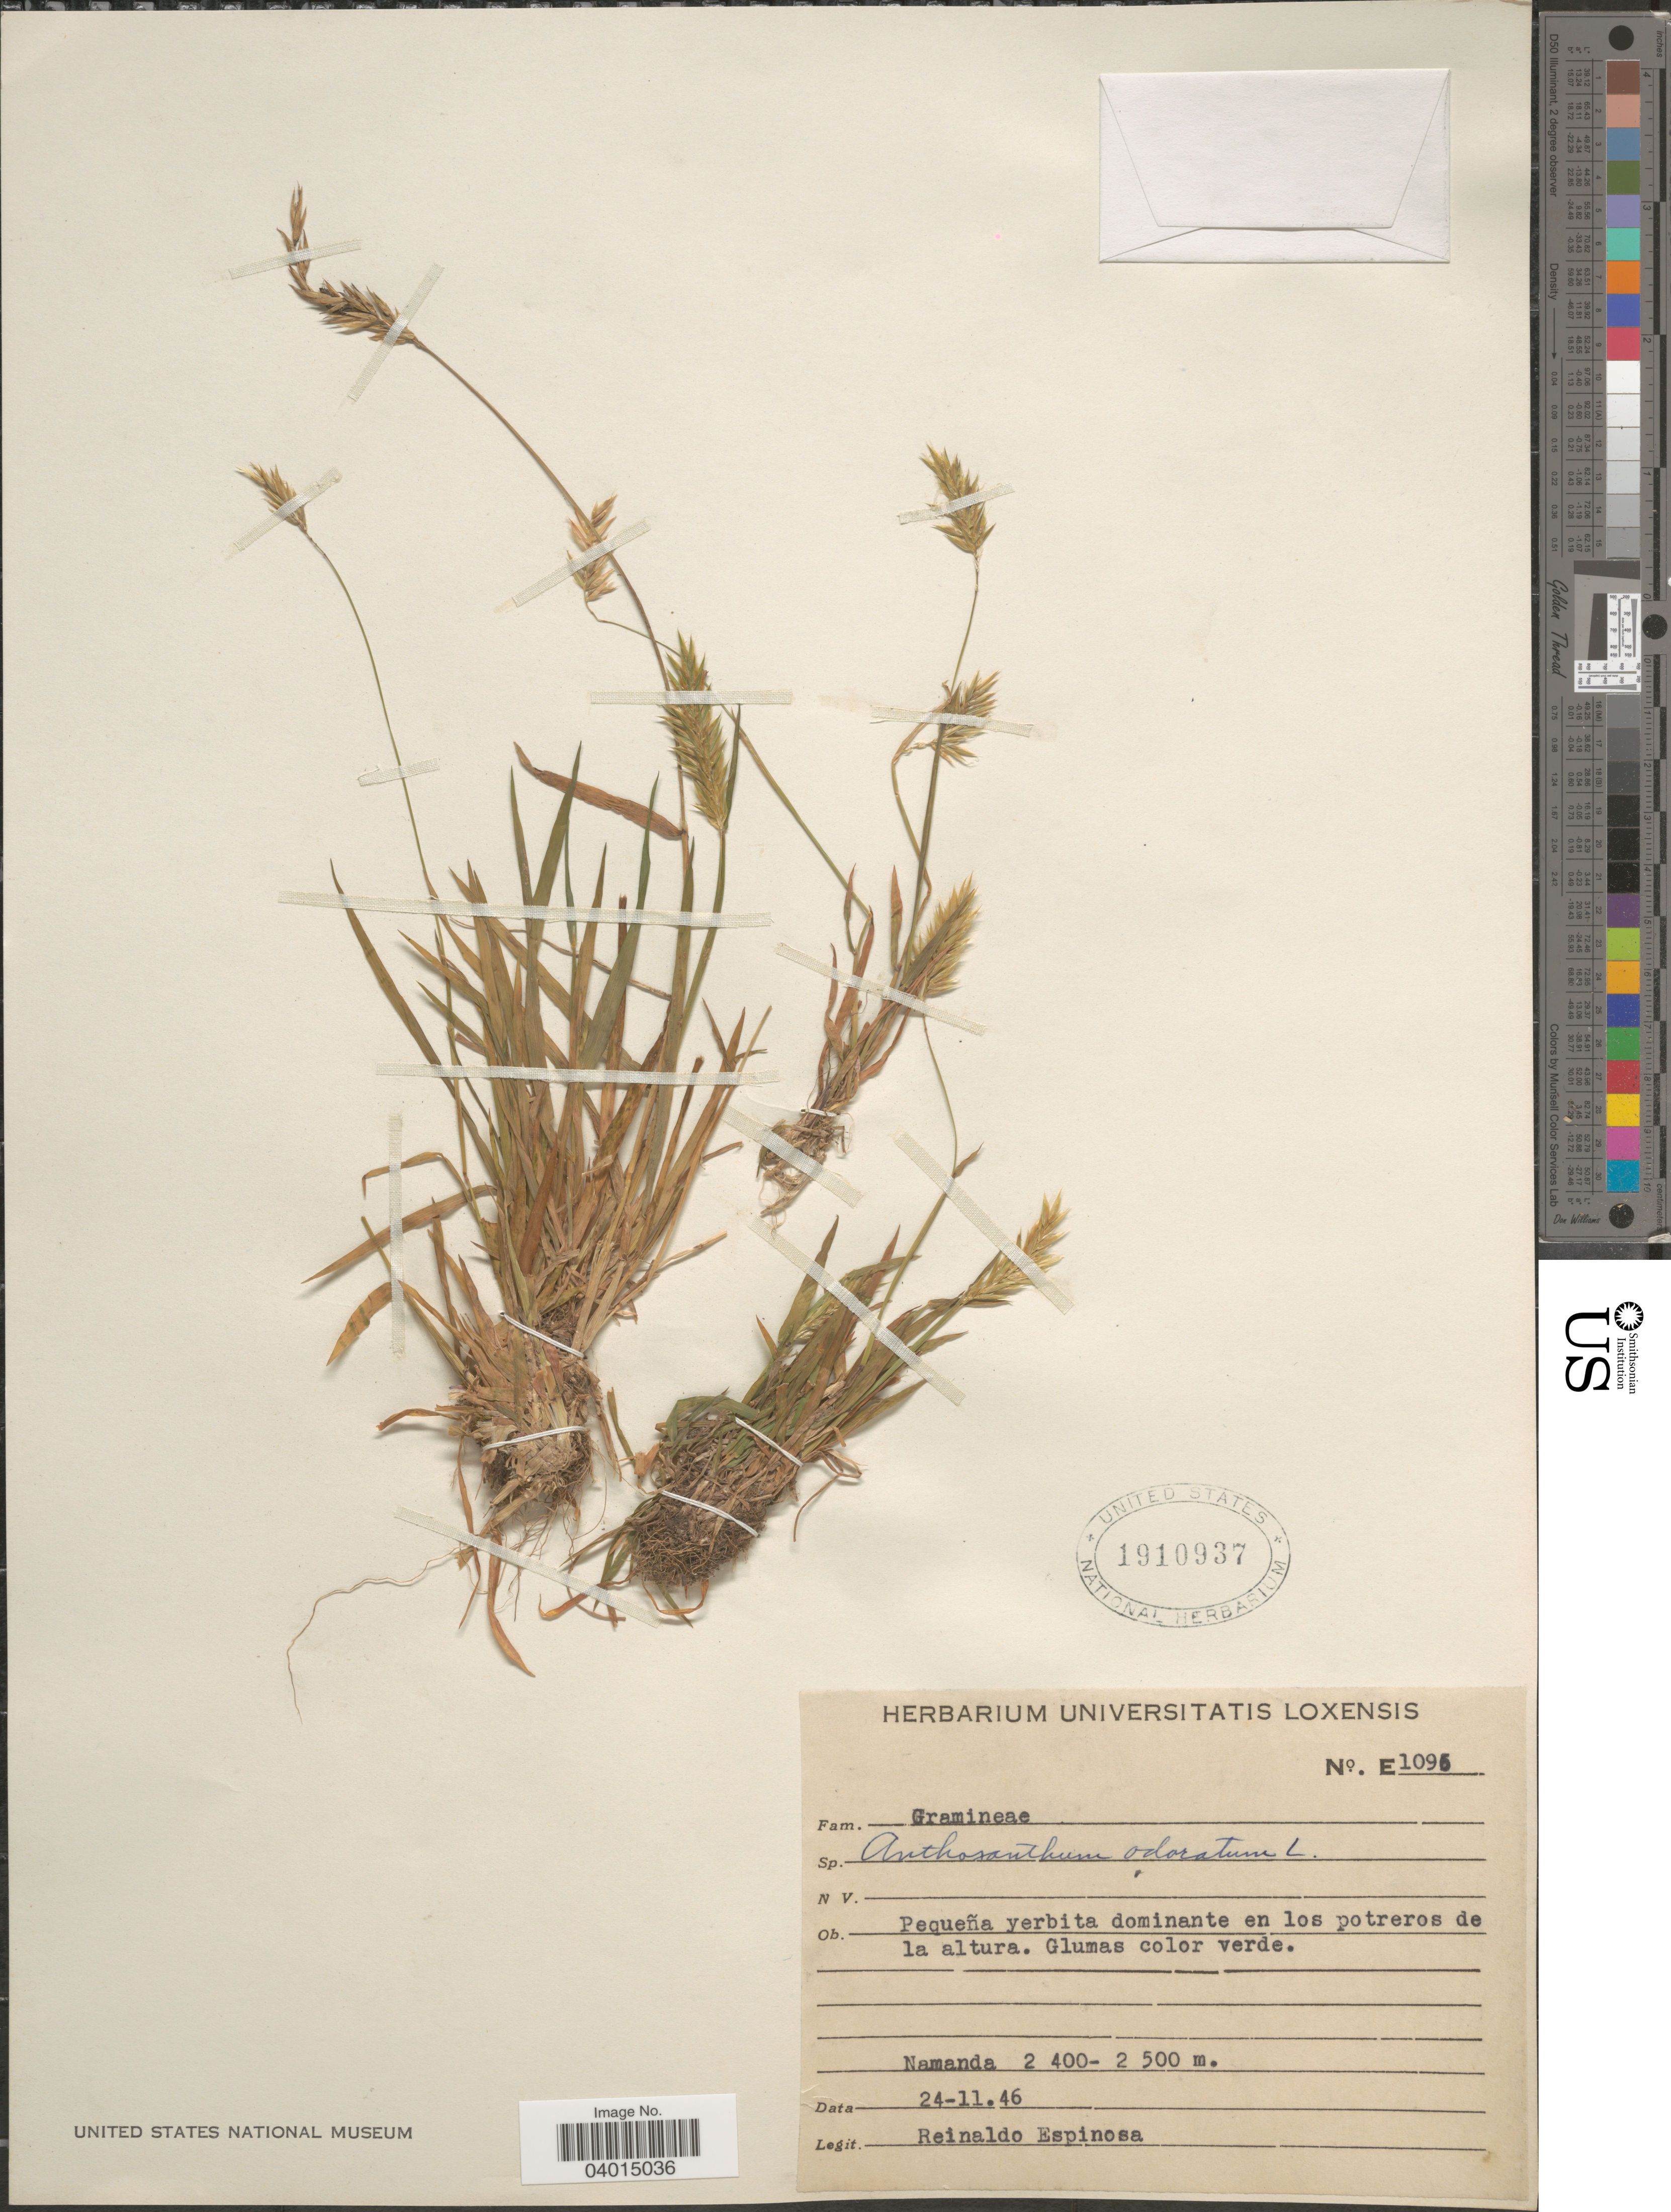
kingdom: Plantae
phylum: Tracheophyta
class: Liliopsida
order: Poales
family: Poaceae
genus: Anthoxanthum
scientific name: Anthoxanthum odoratum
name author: L.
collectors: R. Espinosa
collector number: E1095*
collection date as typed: Transcribed d/m/y: 24/11/46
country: Ecuador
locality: En los potreros de la altura. Namanda.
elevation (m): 2400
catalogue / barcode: US 1910937